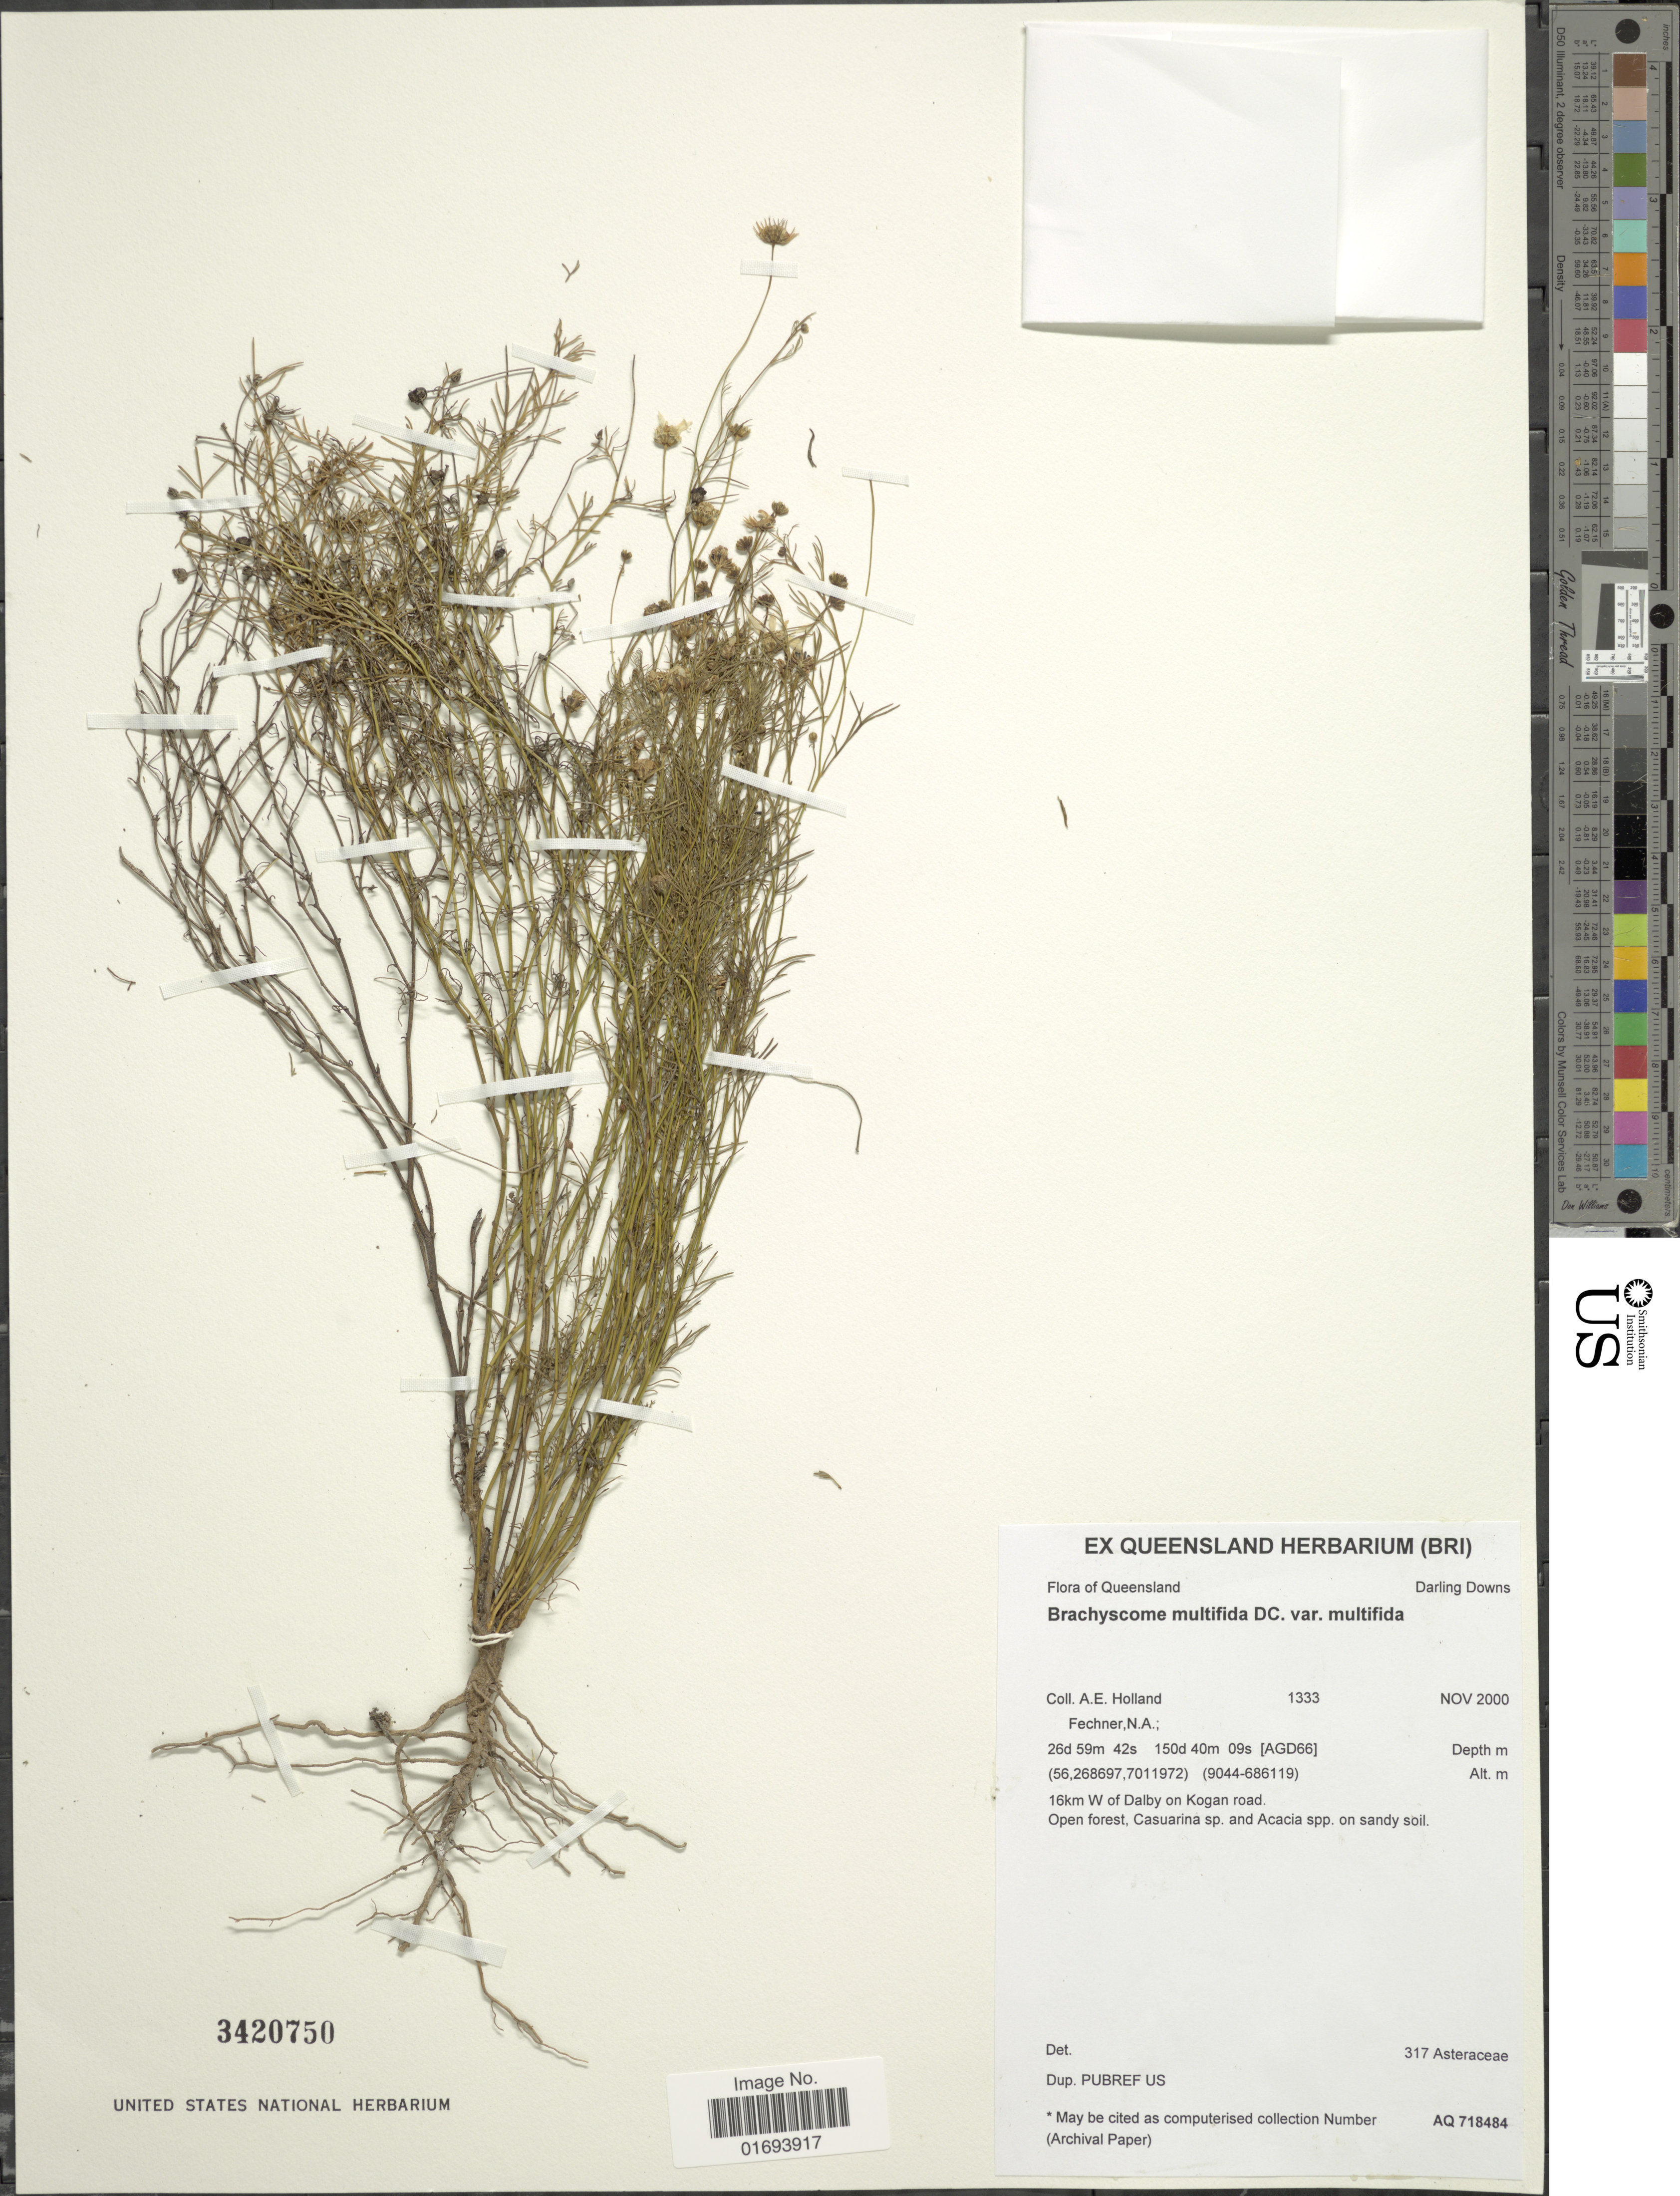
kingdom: Plantae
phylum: Tracheophyta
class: Magnoliopsida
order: Asterales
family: Asteraceae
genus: Brachyscome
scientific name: Brachyscome multifida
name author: DC.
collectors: A. Holland & N. Fechner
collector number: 1333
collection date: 2000-11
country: Australia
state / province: Queensland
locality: Queensland. Darling Downs. 16km W of Dalby on Kogan road,.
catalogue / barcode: US 3420750